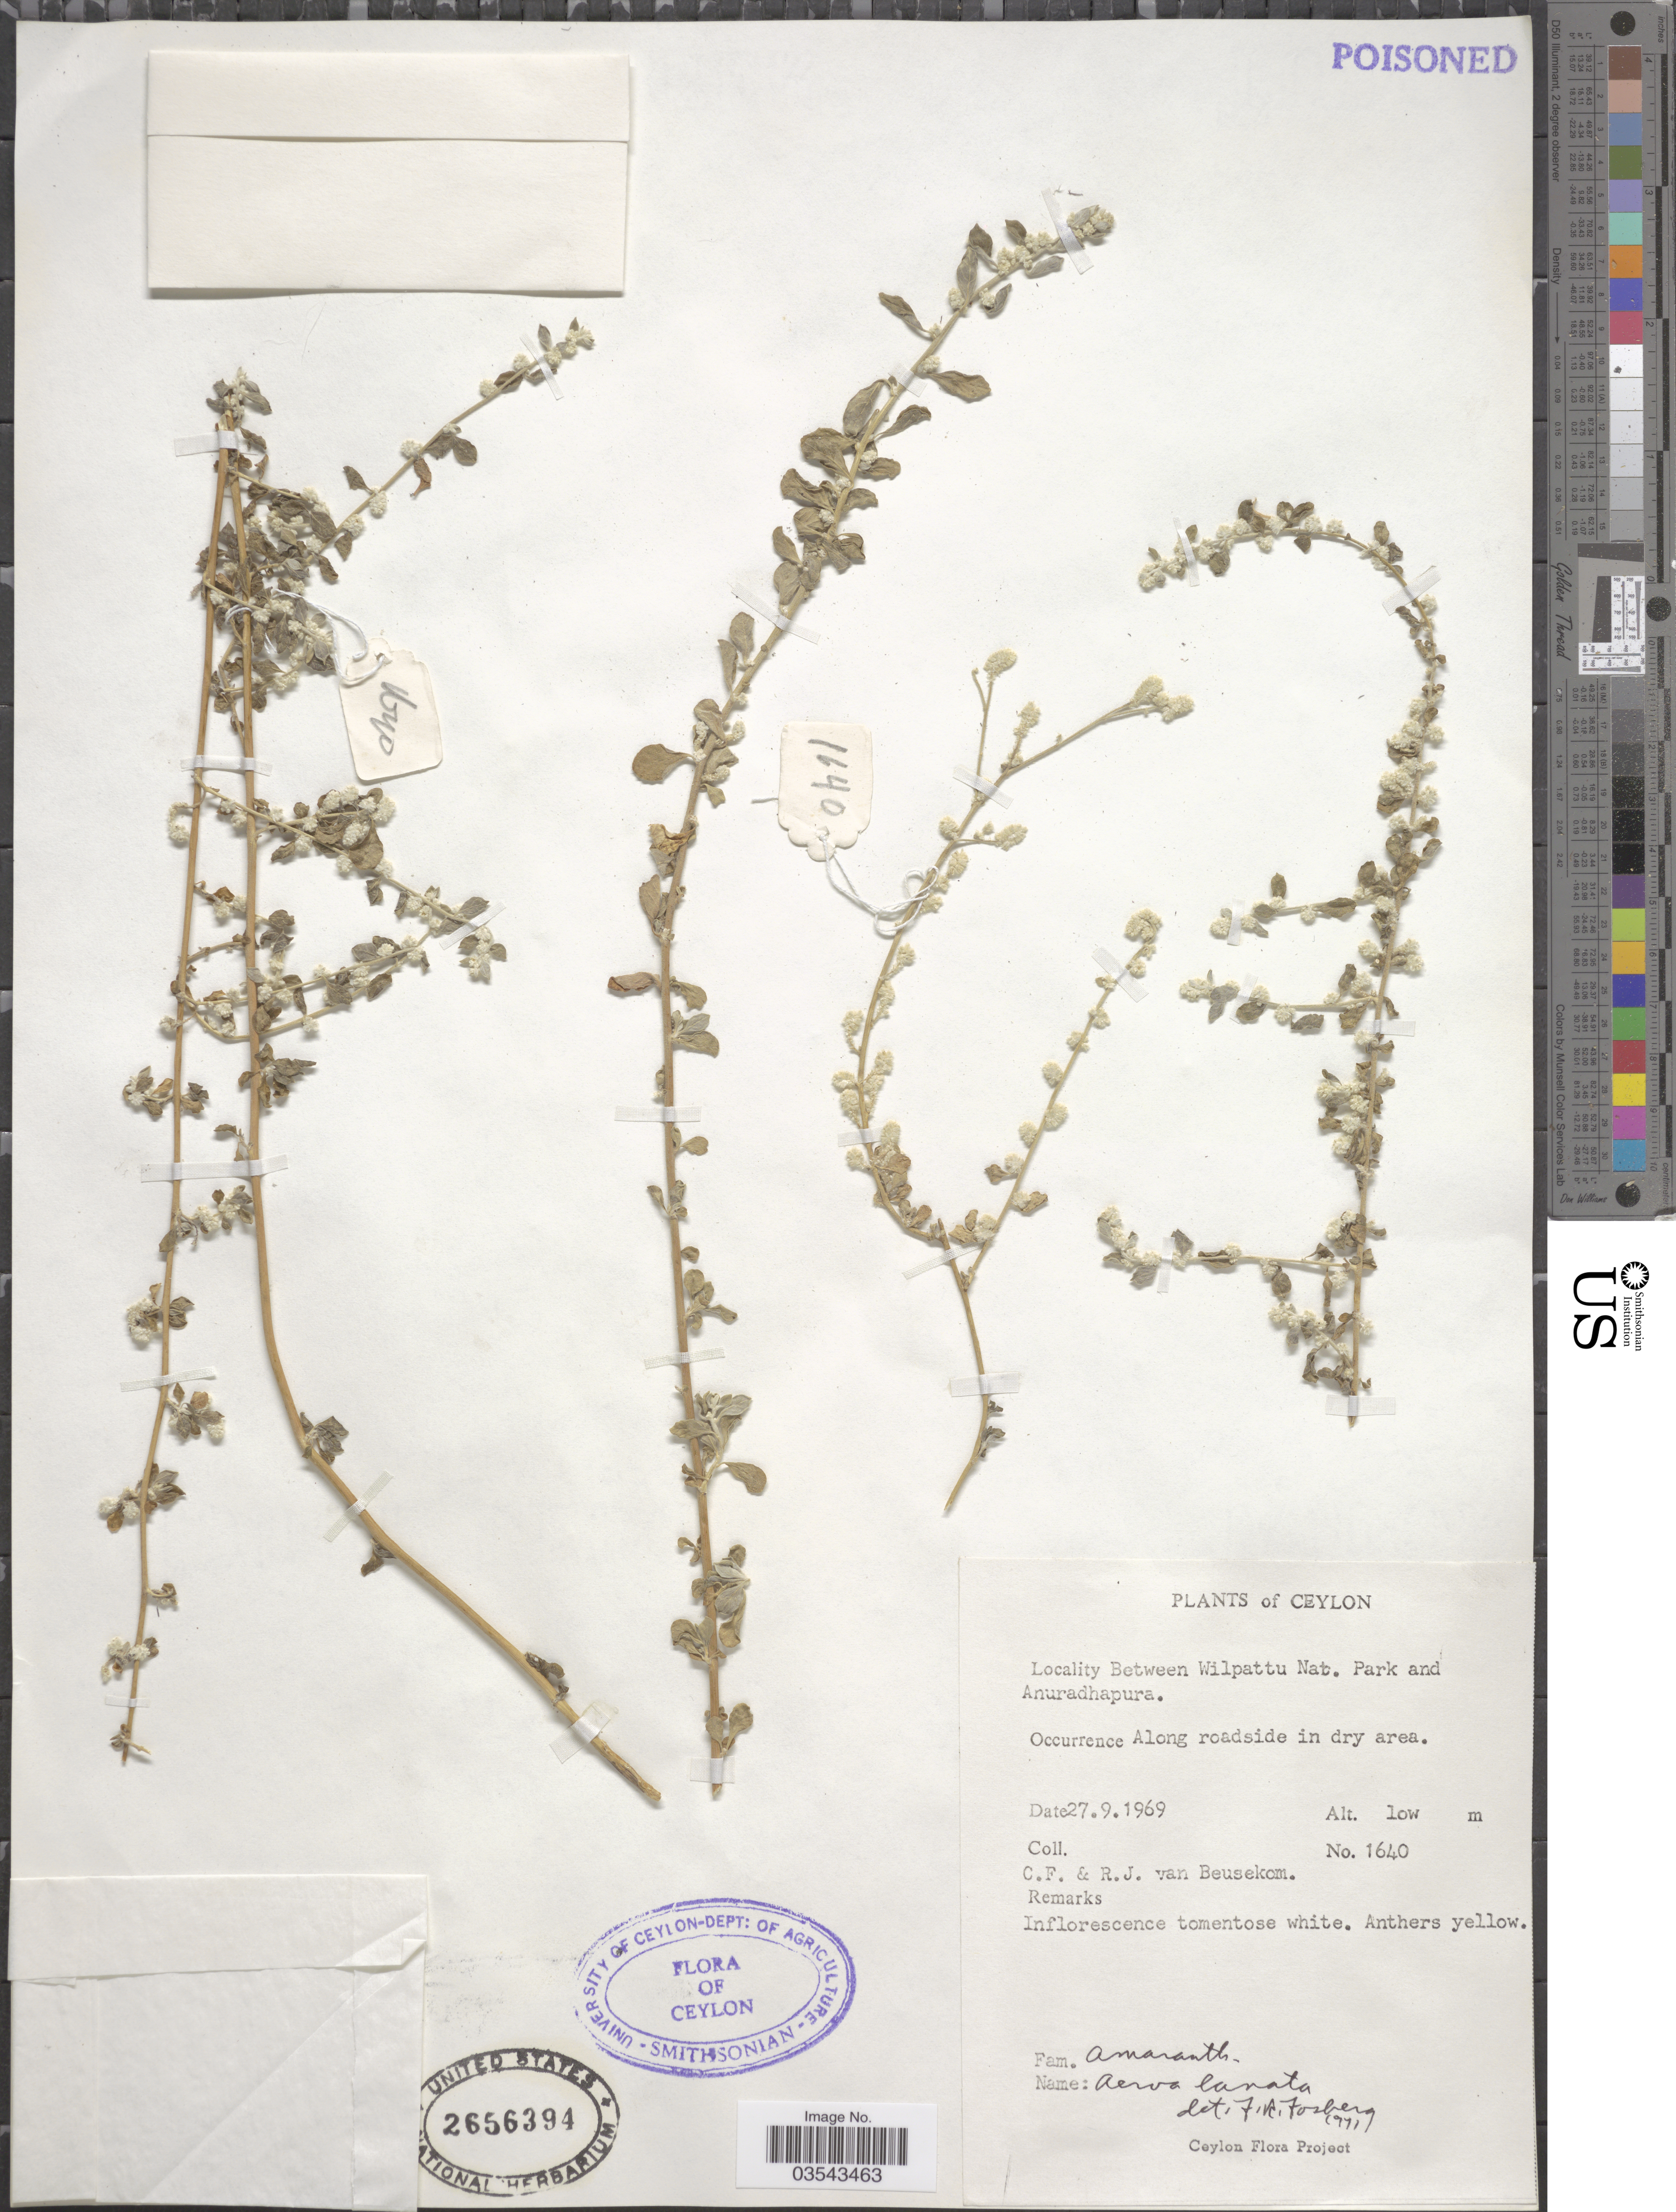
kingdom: Plantae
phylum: Tracheophyta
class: Magnoliopsida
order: Caryophyllales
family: Amaranthaceae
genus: Ouret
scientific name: Ouret lanata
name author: (L.) Kuntze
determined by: U.S. National Herbarium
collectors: F. M. Valverde & R. Van Beusekom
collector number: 1640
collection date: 1969-09-27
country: Sri Lanka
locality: Ceylon. Between Wilpattu Nat. Park and Anuradhapura. Along roadside in dry area.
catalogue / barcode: US 2656394